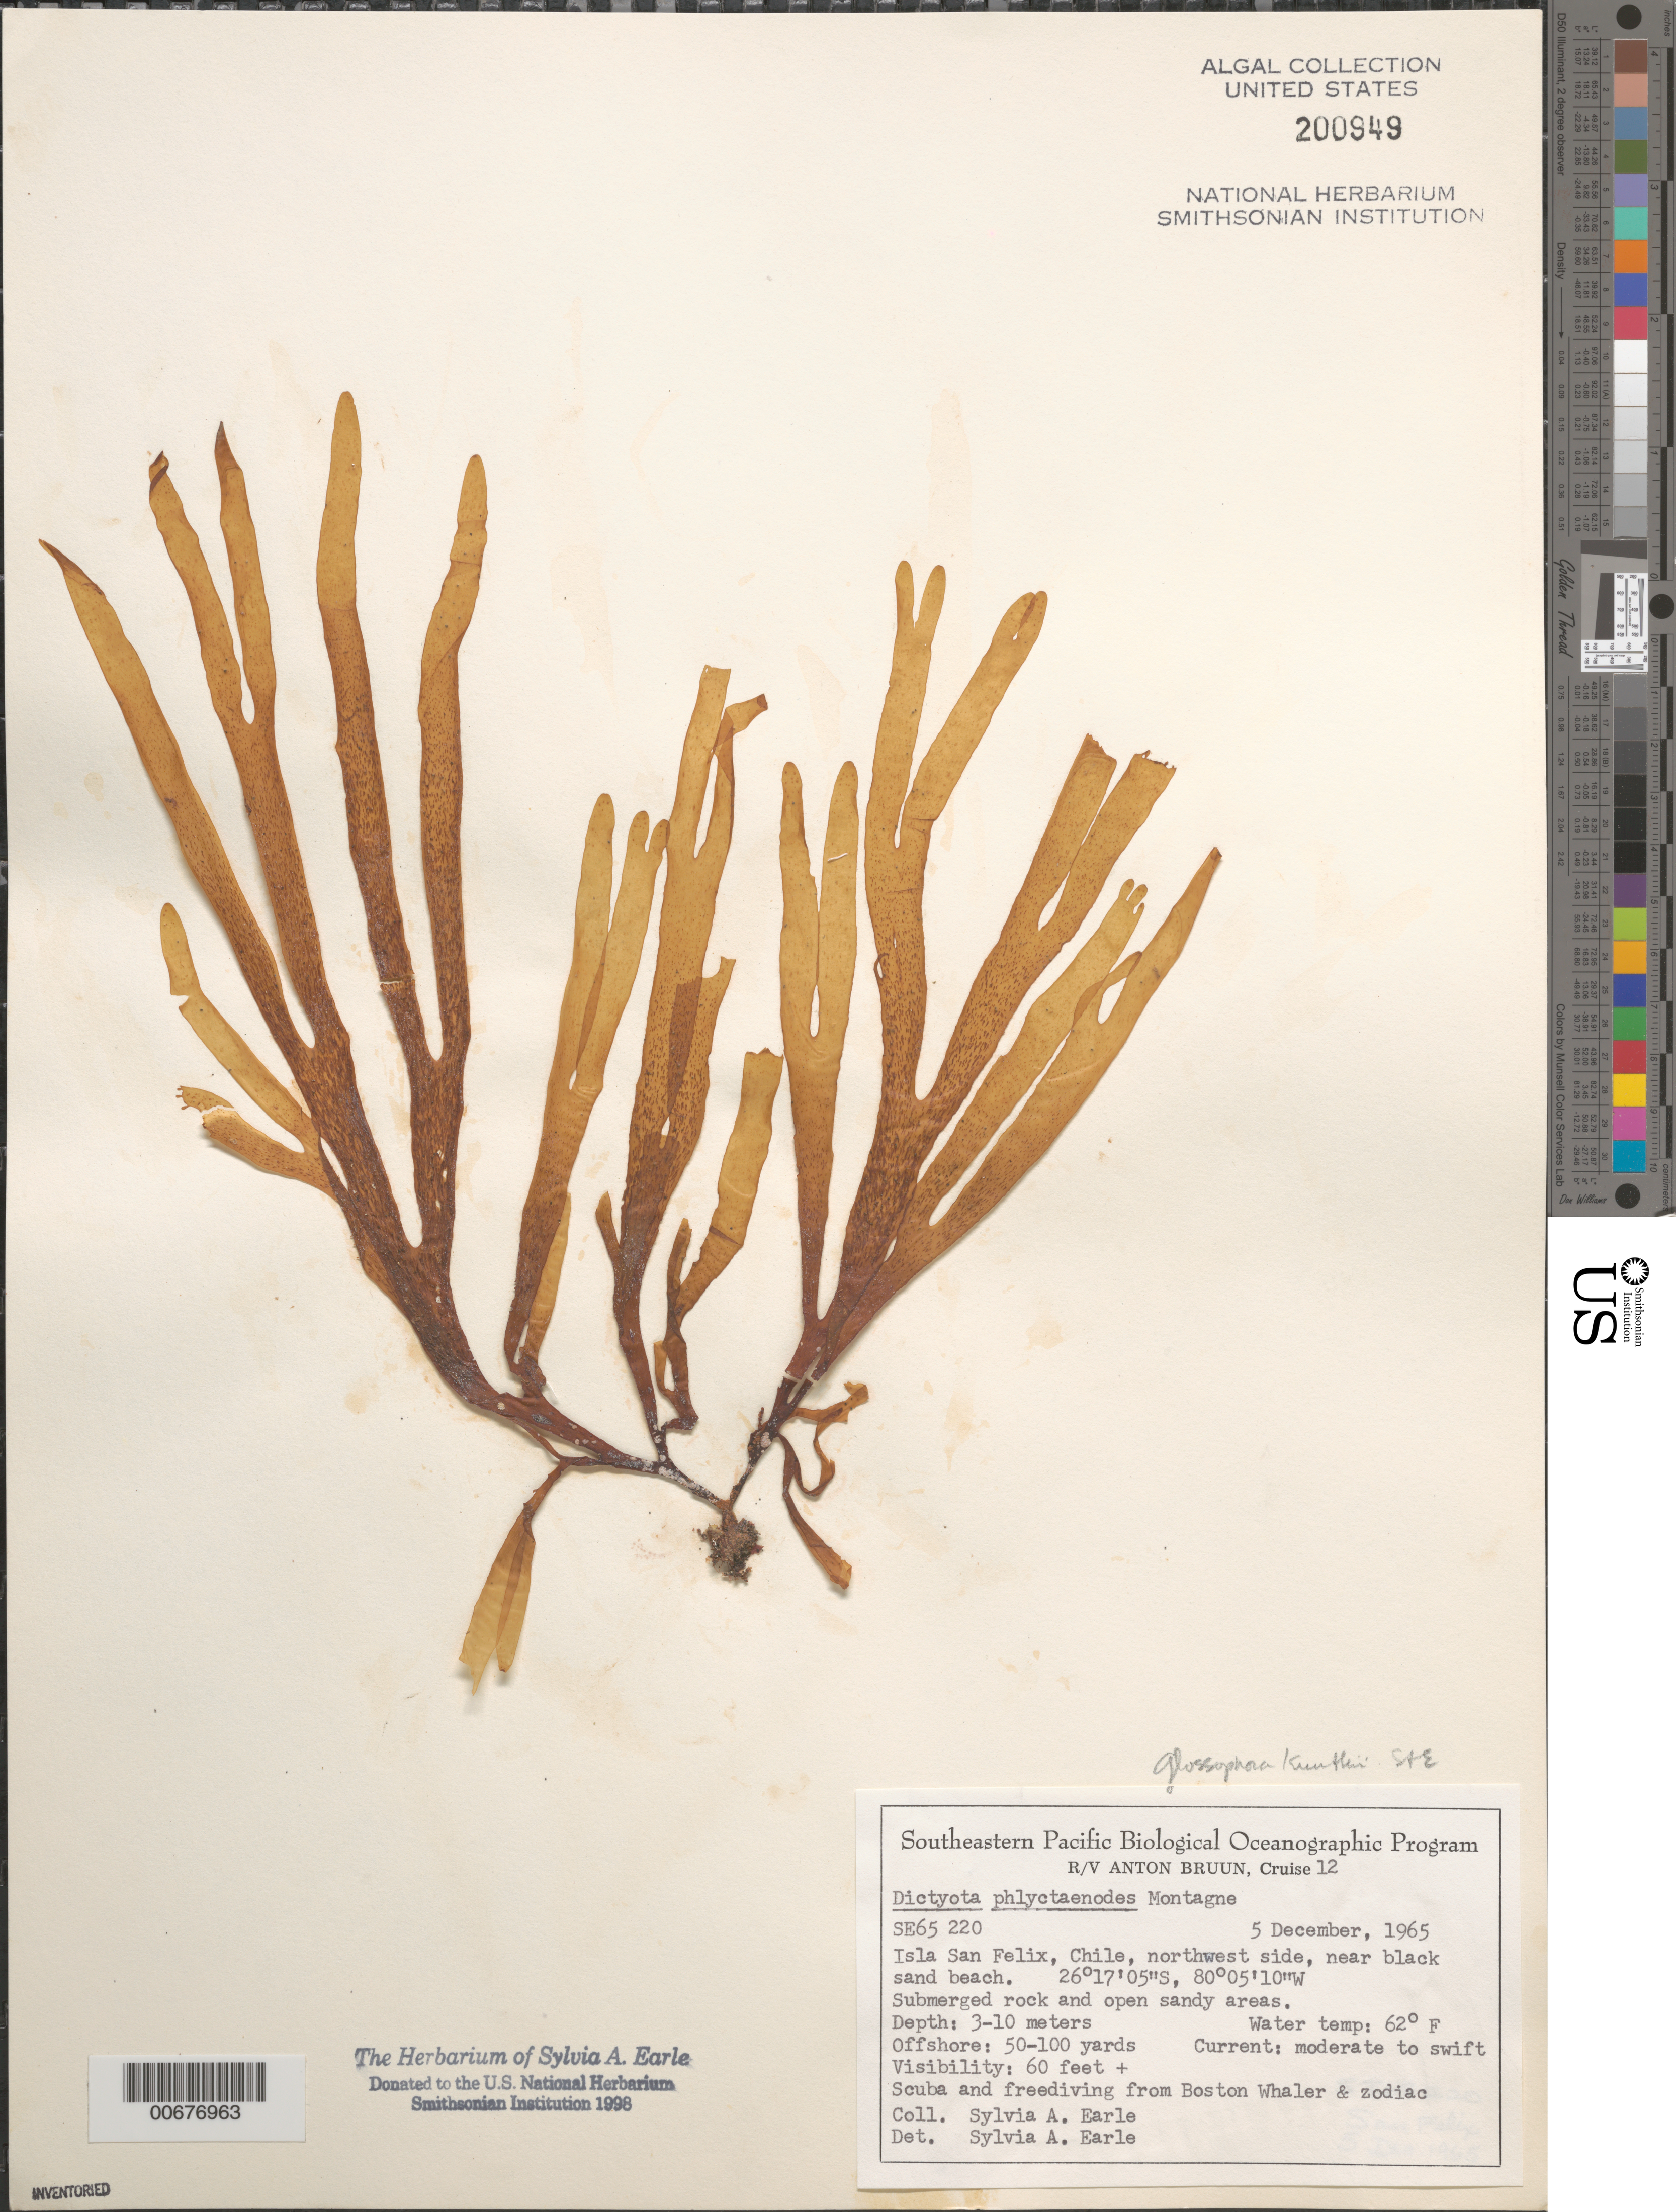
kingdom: Chromista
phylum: Ochrophyta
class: Phaeophyceae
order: Dictyotales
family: Dictyotaceae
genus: Dictyota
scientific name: Dictyota kunthii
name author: (C. Agardh) Grev.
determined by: Algae name updating Project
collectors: S. A. Earle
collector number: SE 65220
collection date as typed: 05 Dec 1965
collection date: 1965-12-05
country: Chile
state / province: Atacama (III)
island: Isla San Felix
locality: Near black sand beach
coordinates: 26 17' 05" S, 80 05' 10" W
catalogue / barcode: US 200949